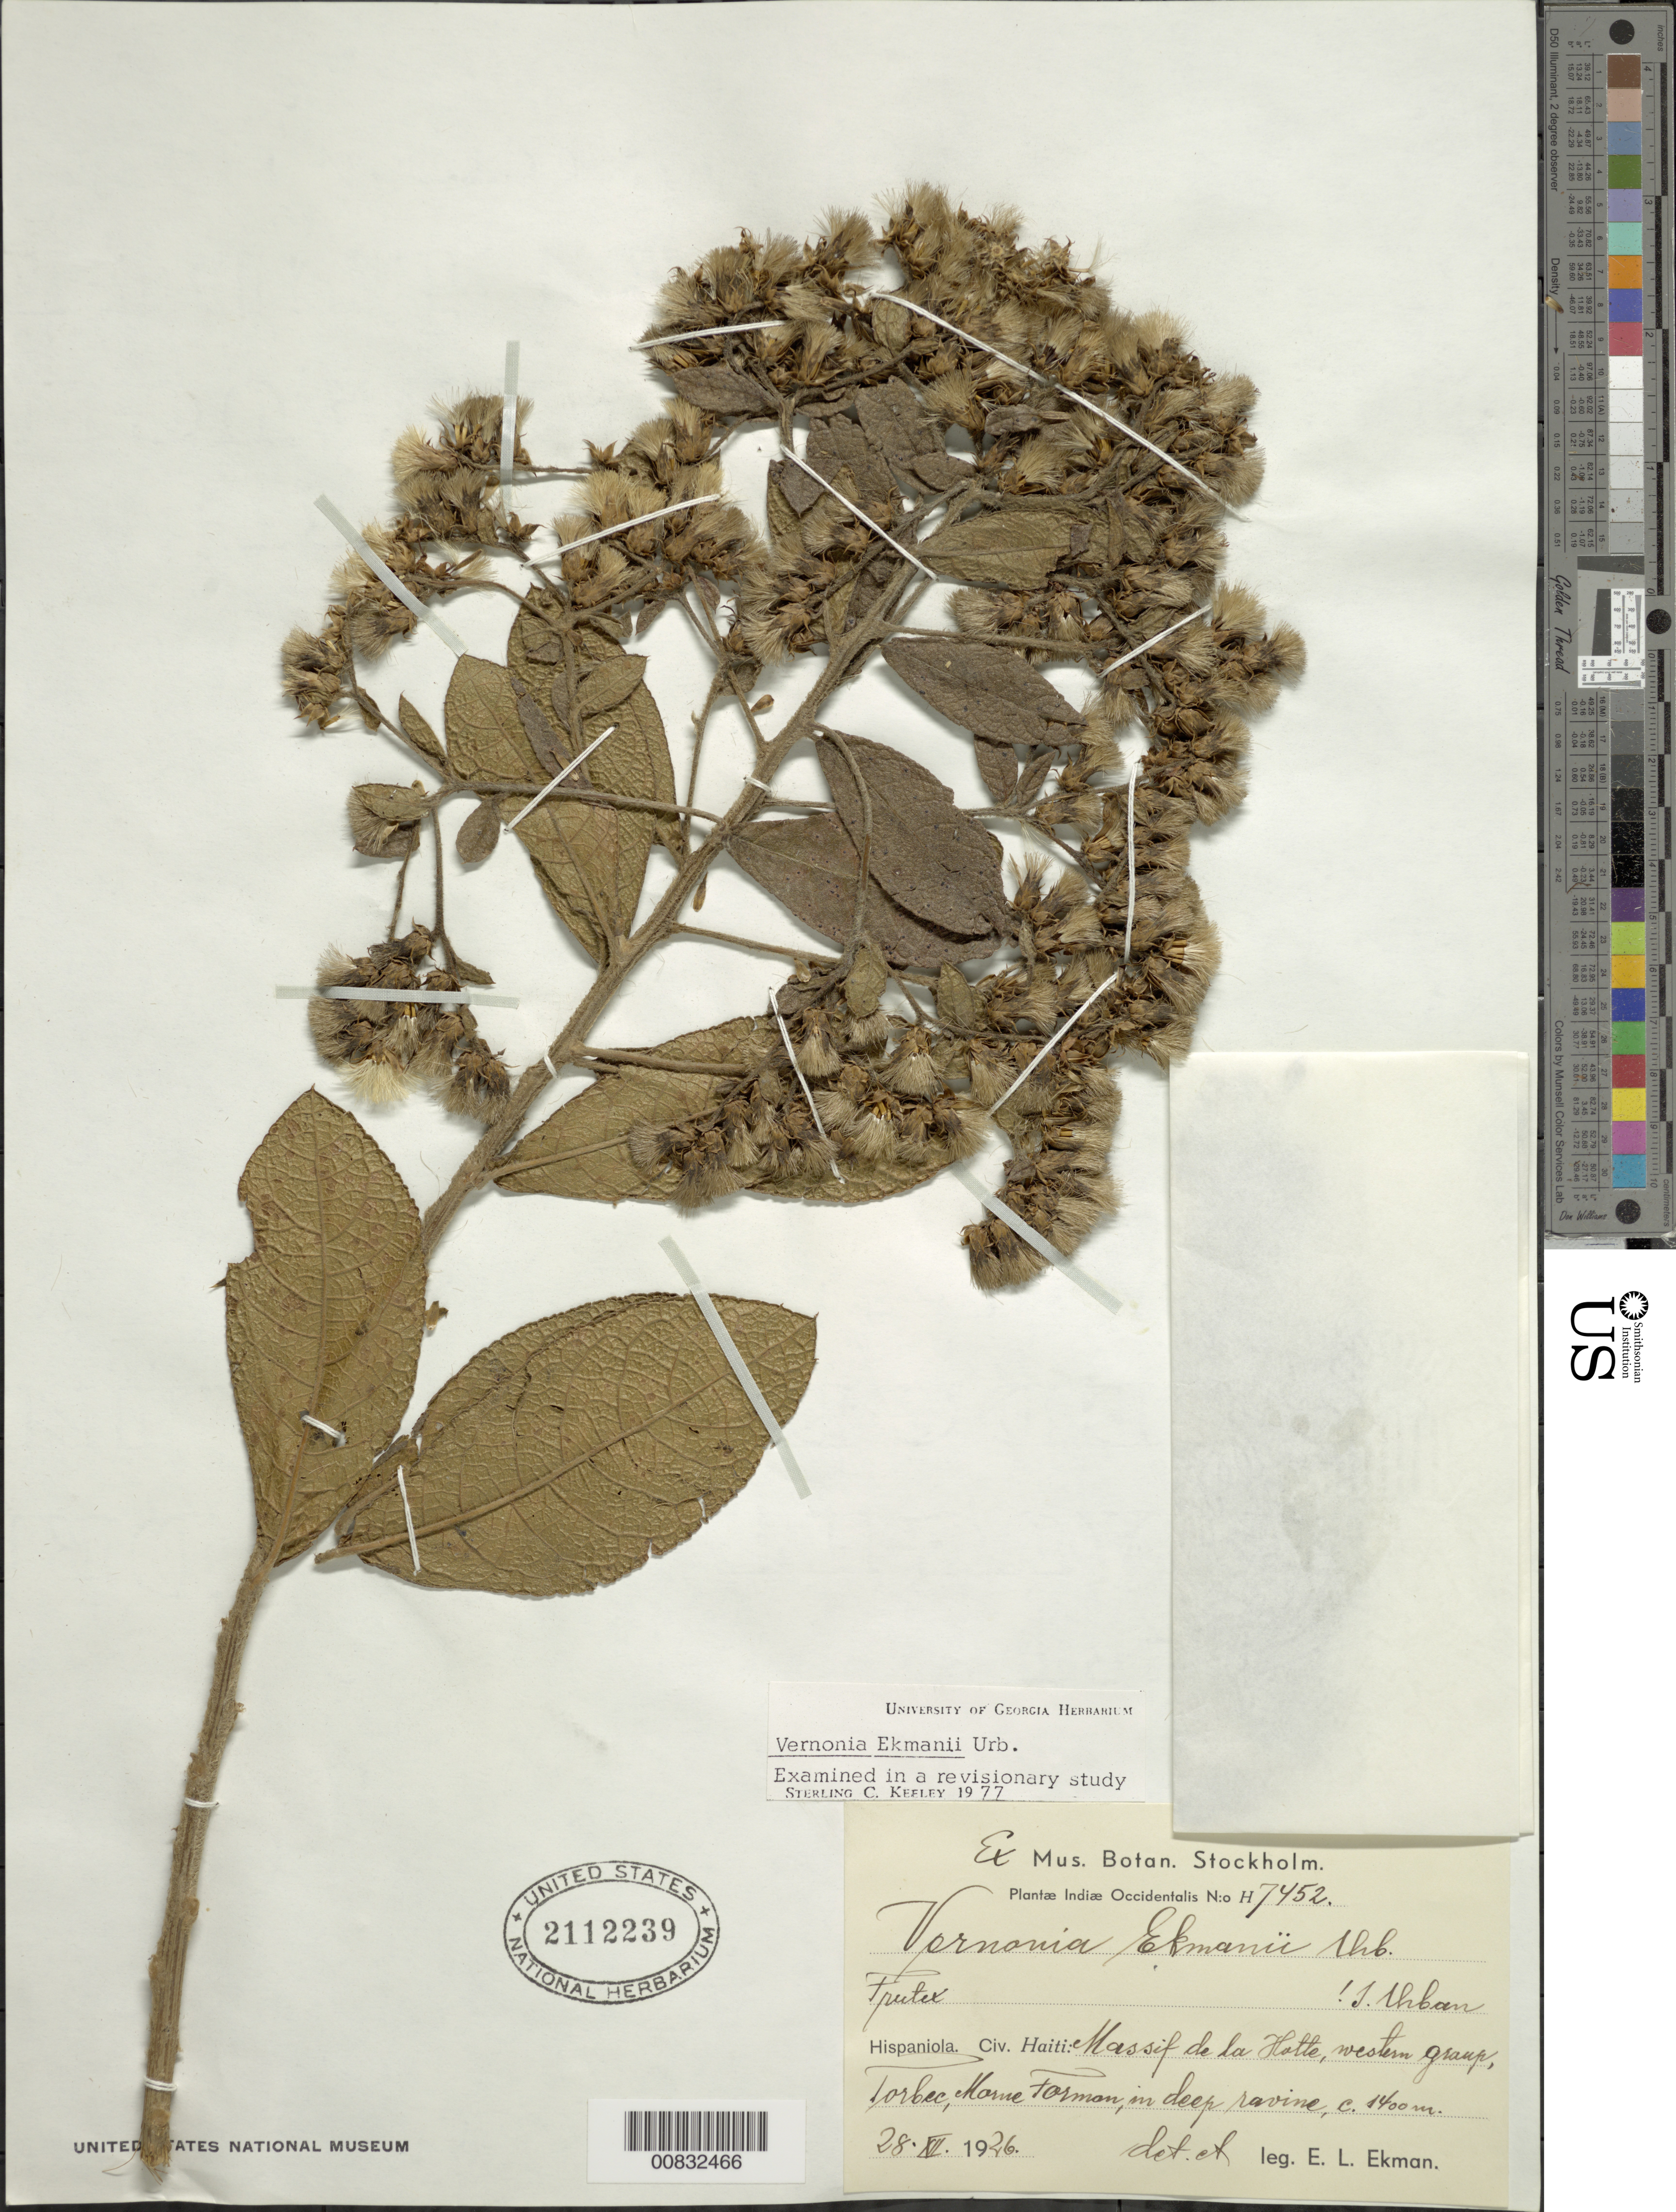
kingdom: Plantae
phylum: Tracheophyta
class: Magnoliopsida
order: Asterales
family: Asteraceae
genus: Lepidaploa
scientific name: Lepidaploa ekmanii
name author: (Urb.) H. Rob.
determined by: Keeley, S. C.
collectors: E. L. Ekman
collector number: H 7452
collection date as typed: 28 Dec 1926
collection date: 1926-12-28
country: Haiti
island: Hispaniola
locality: Massif de la Hotte, western group, Torbec, Morne Forman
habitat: In deep ravine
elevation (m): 1400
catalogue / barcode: US 2112239